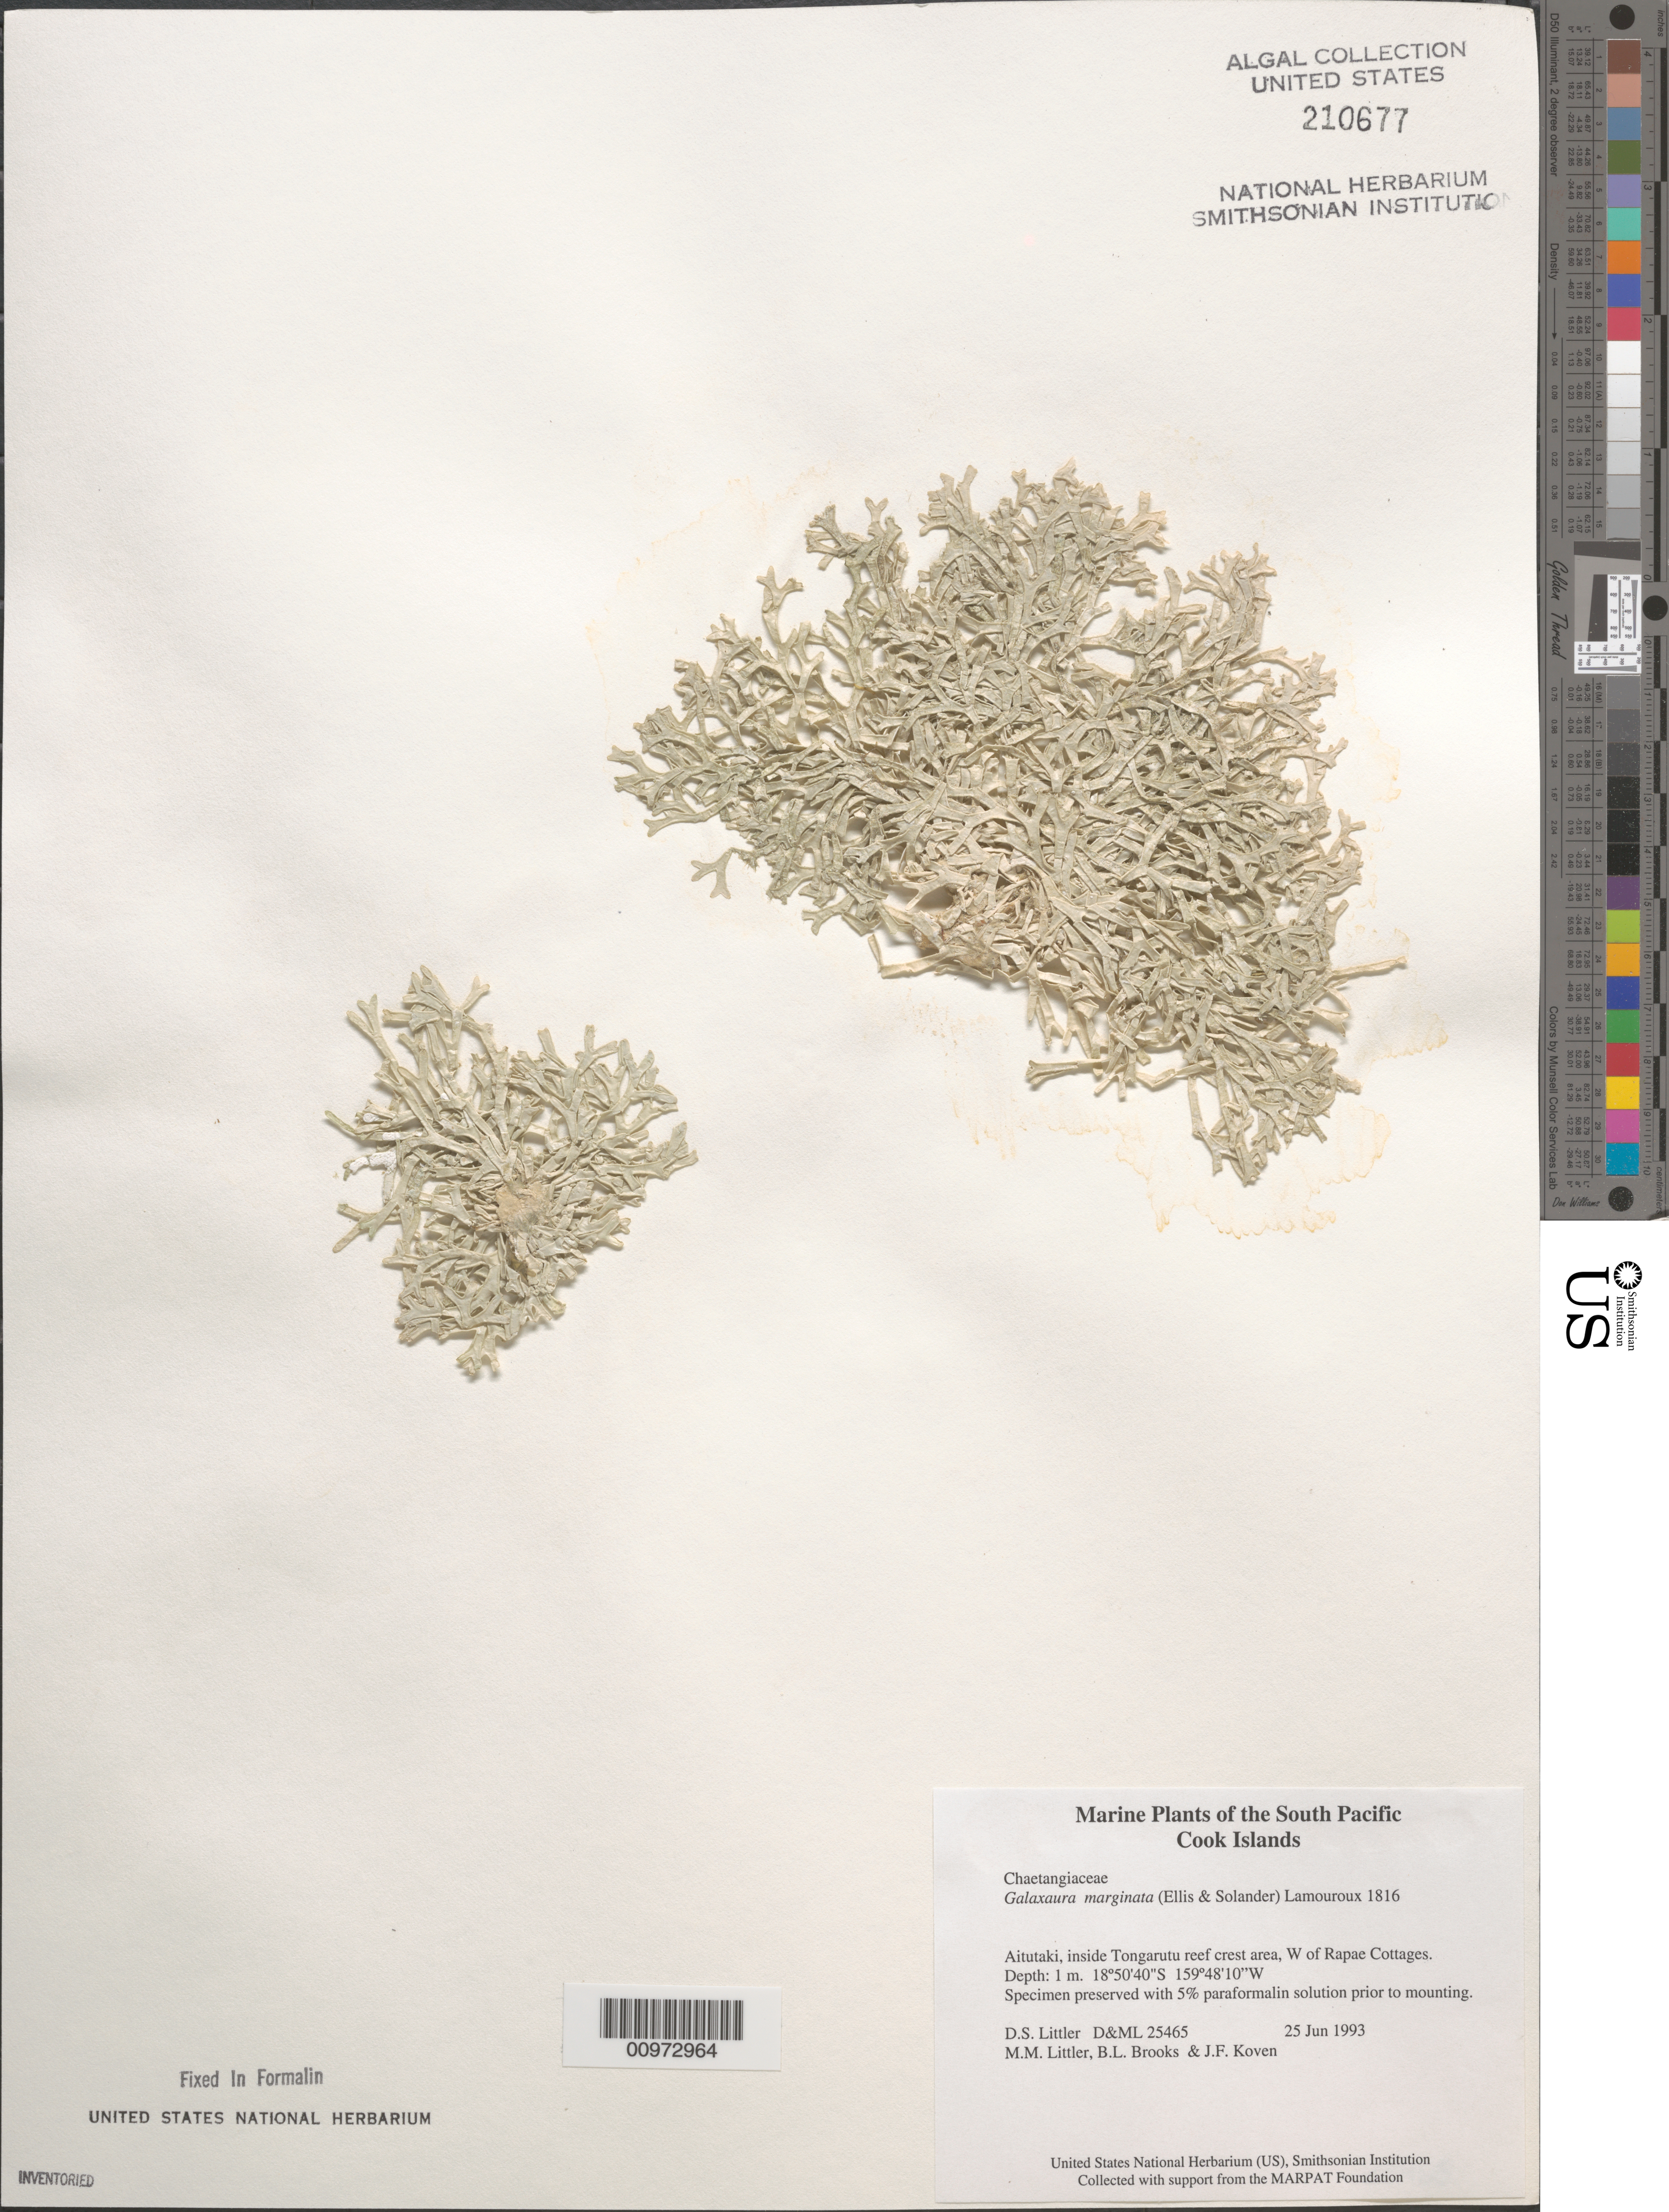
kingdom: Plantae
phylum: Rhodophyta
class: Florideophyceae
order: Nemaliales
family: Galaxauraceae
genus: Galaxaura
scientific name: Galaxaura marginata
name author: (J. Ellis & Sol.) J.V.Lamouroux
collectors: D. S. Littler, M. M. Littler, B. Brooks & J. Koven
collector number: D&ML 25465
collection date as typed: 25 Jun 1993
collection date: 1993-06-25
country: Cook Islands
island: Aitutaki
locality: Inside Tongarutu reef crest area, west of Rapae Cottages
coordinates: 18 50'40"S, 159 48'10"W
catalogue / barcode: US 210677